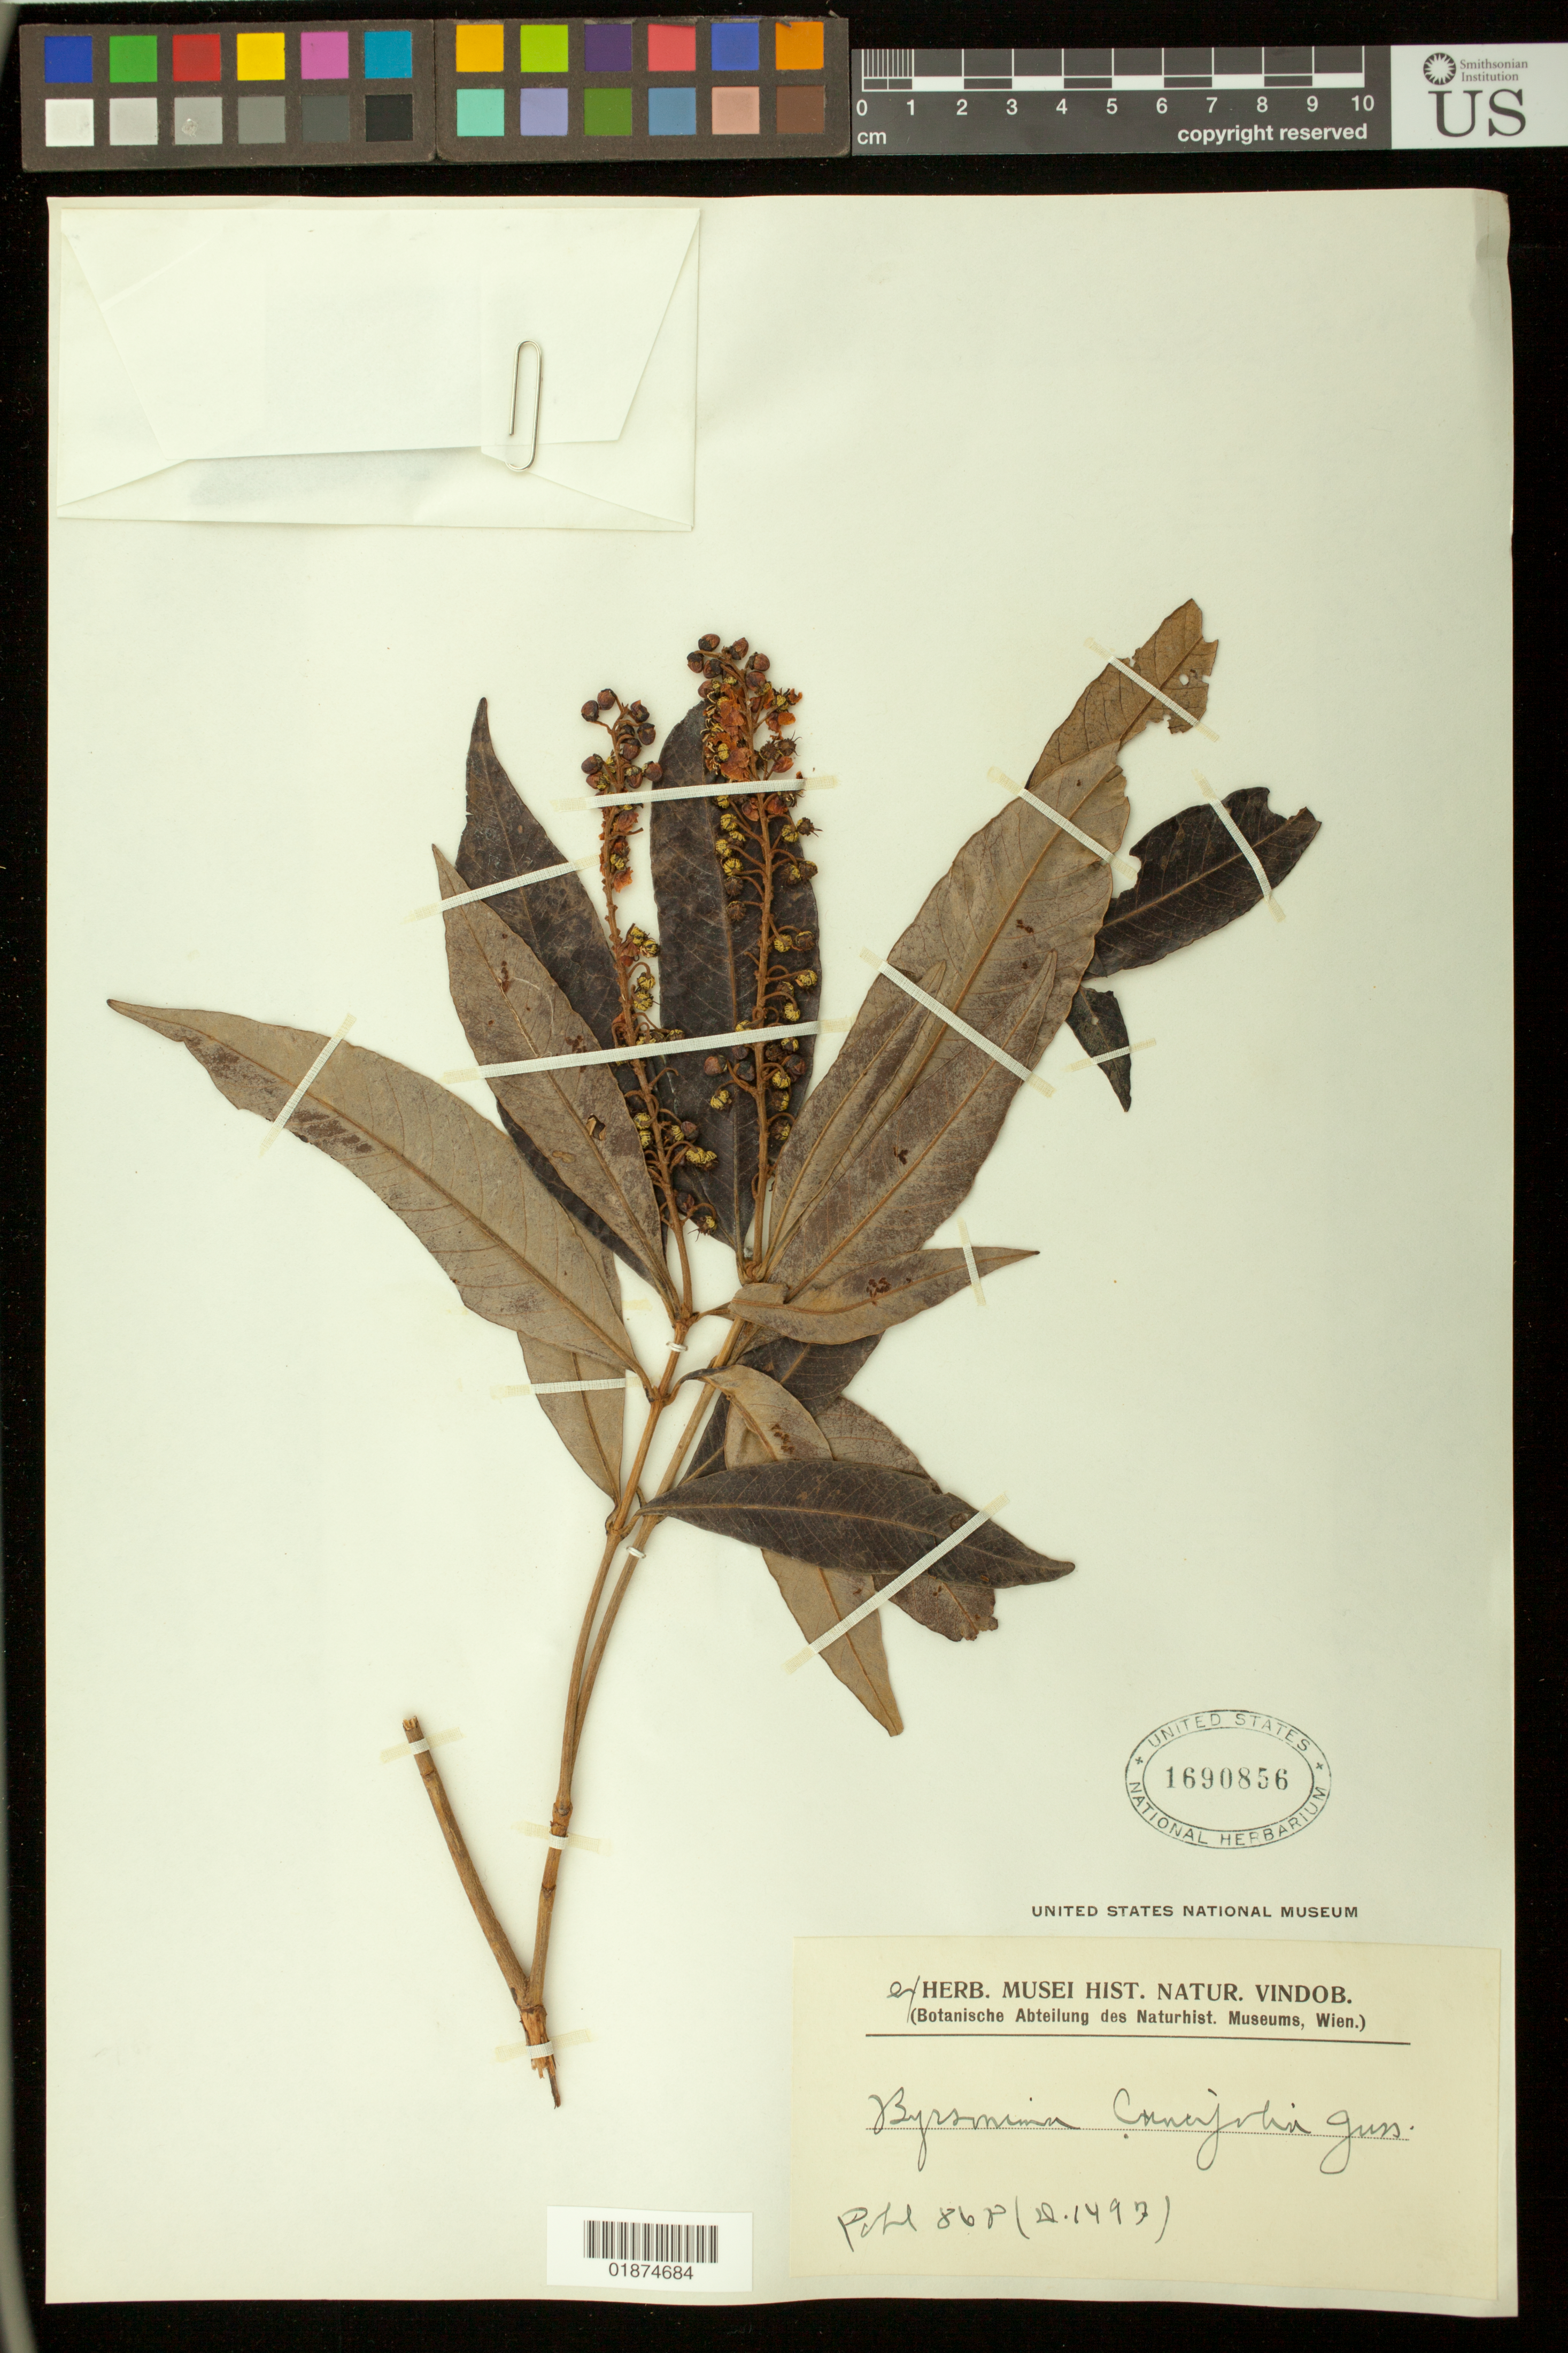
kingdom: Plantae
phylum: Tracheophyta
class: Magnoliopsida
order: Malpighiales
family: Malpighiaceae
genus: Byrsonima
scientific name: Byrsonima lancifolia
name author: A. Juss.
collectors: -- Pohl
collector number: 868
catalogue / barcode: US 1690856